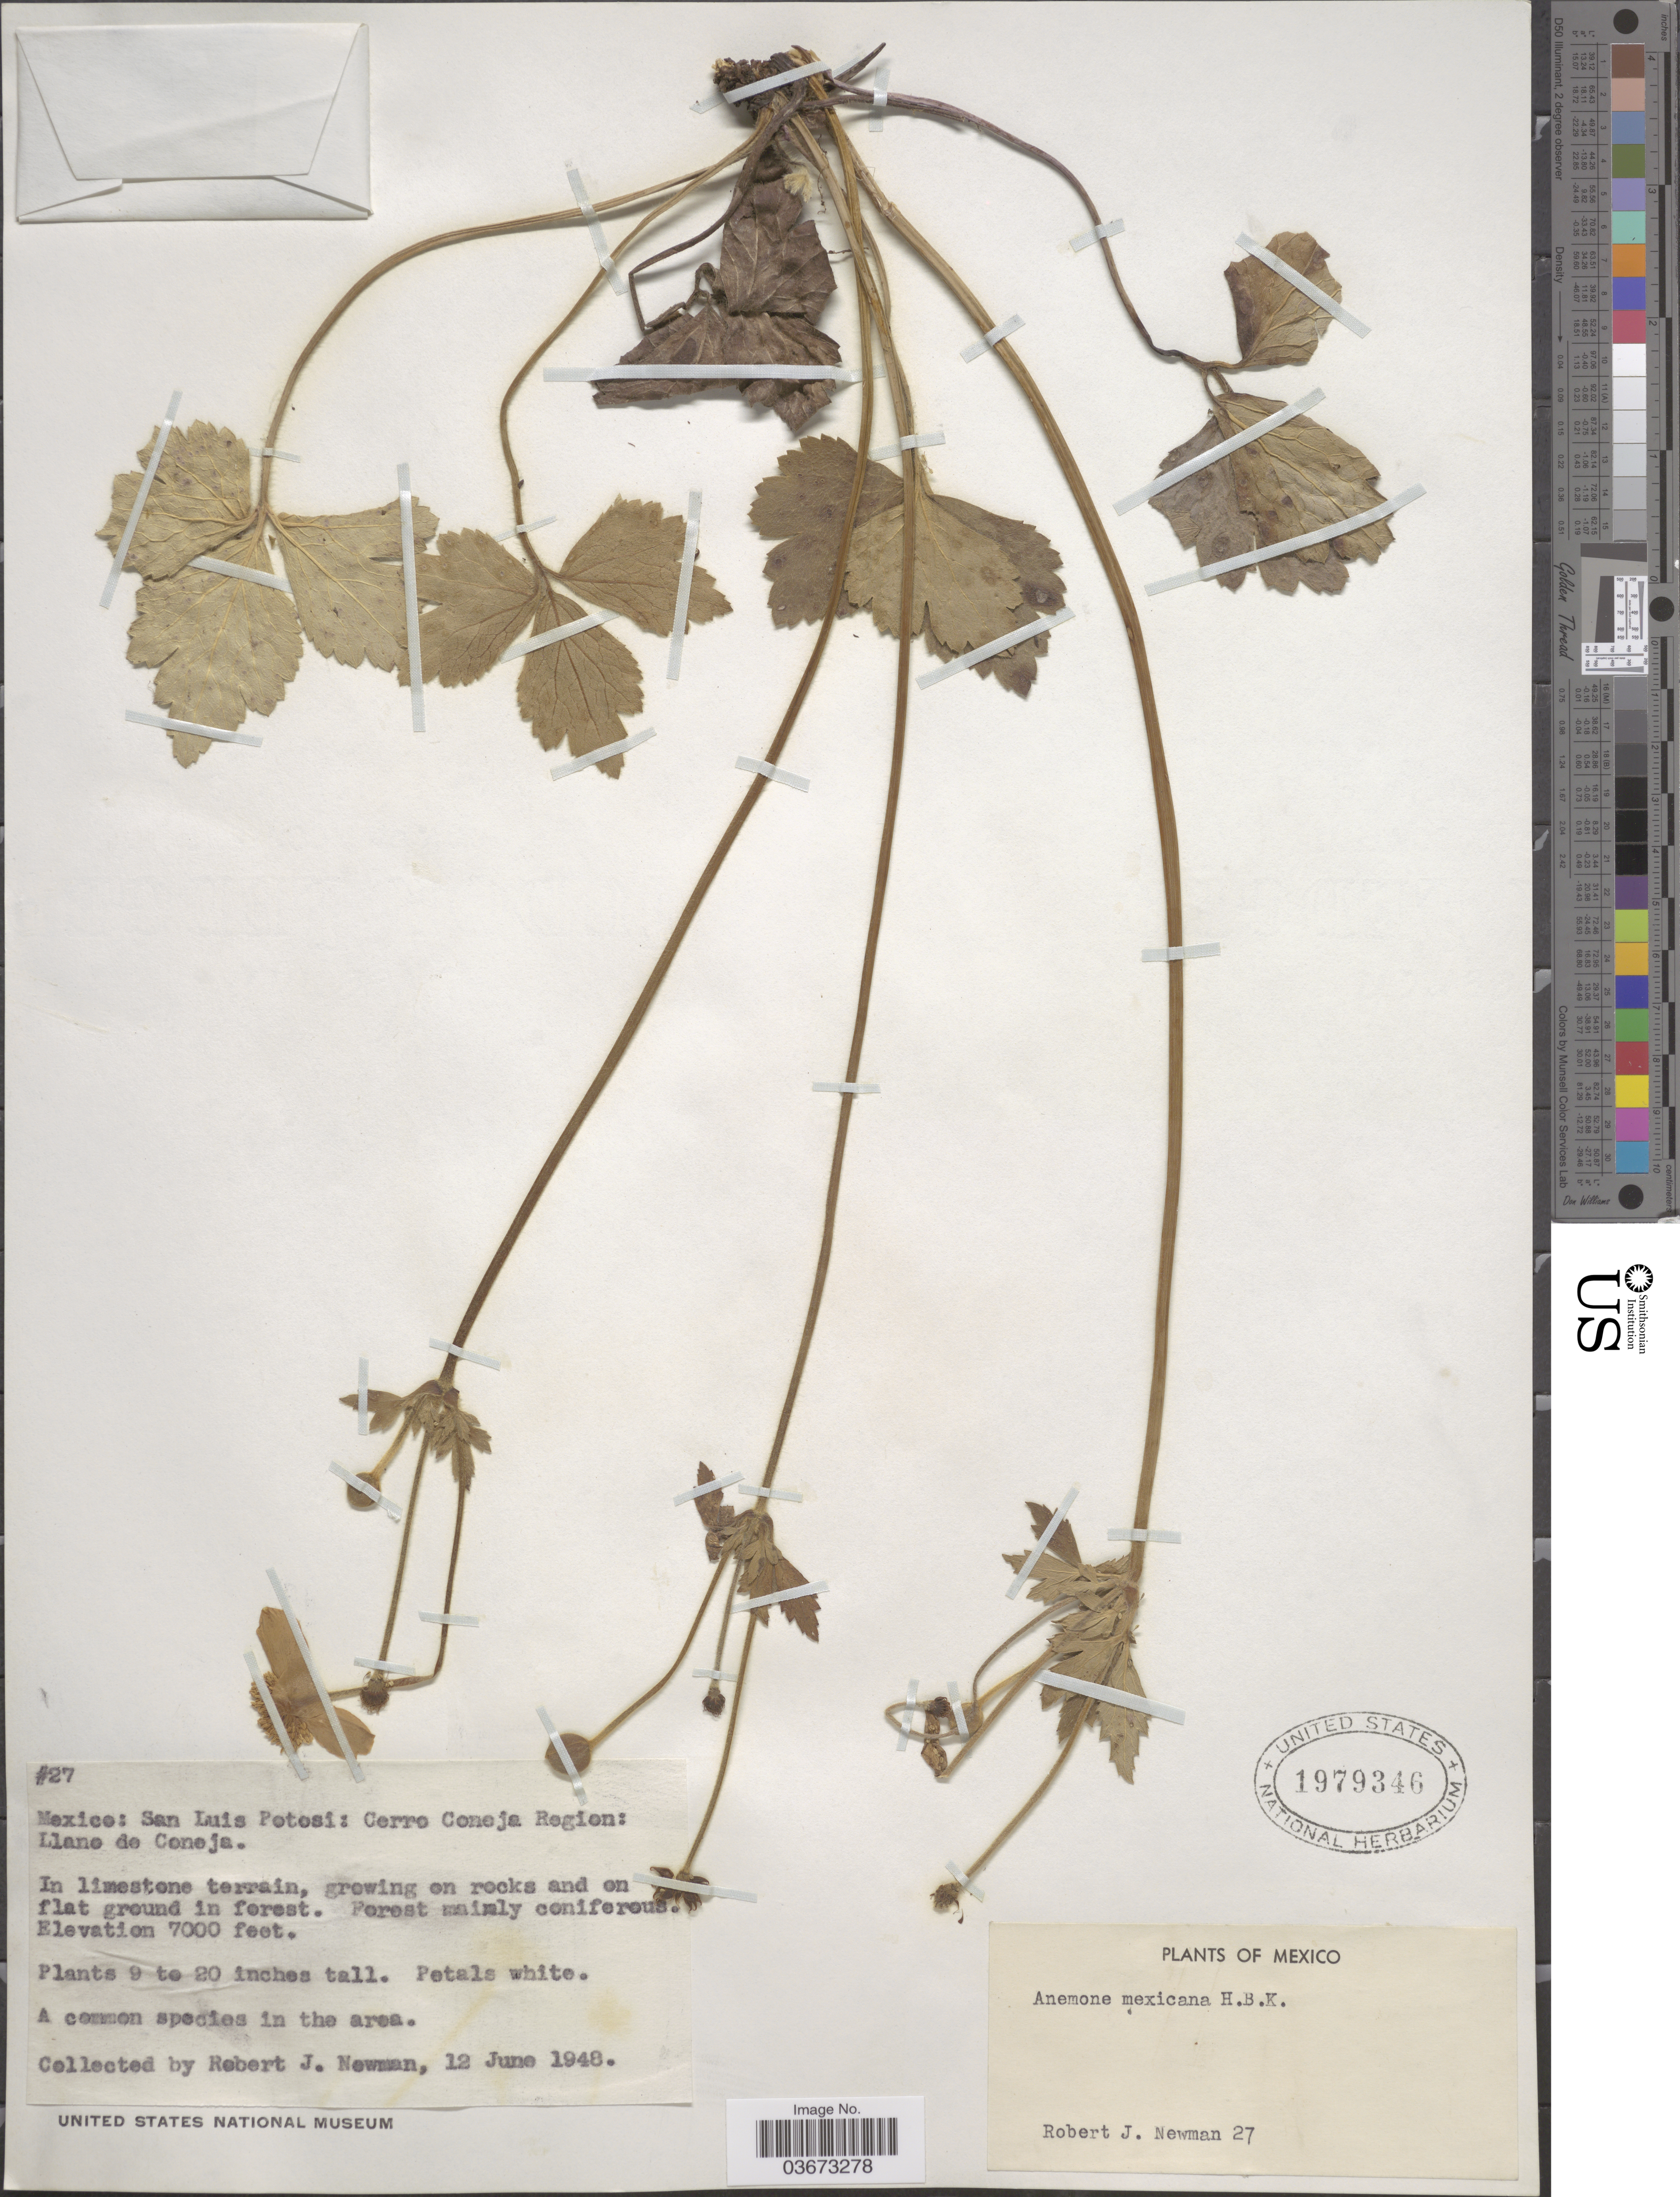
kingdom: Plantae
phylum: Tracheophyta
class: Magnoliopsida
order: Ranunculales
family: Ranunculaceae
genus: Anemone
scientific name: Anemone mexicana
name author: Kunth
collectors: R. J. Newman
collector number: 27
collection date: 1948-06-12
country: Mexico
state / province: San Luis Potosí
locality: Cerro Coneja Region: Llano de Coneja.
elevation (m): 2134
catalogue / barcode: US 1979346